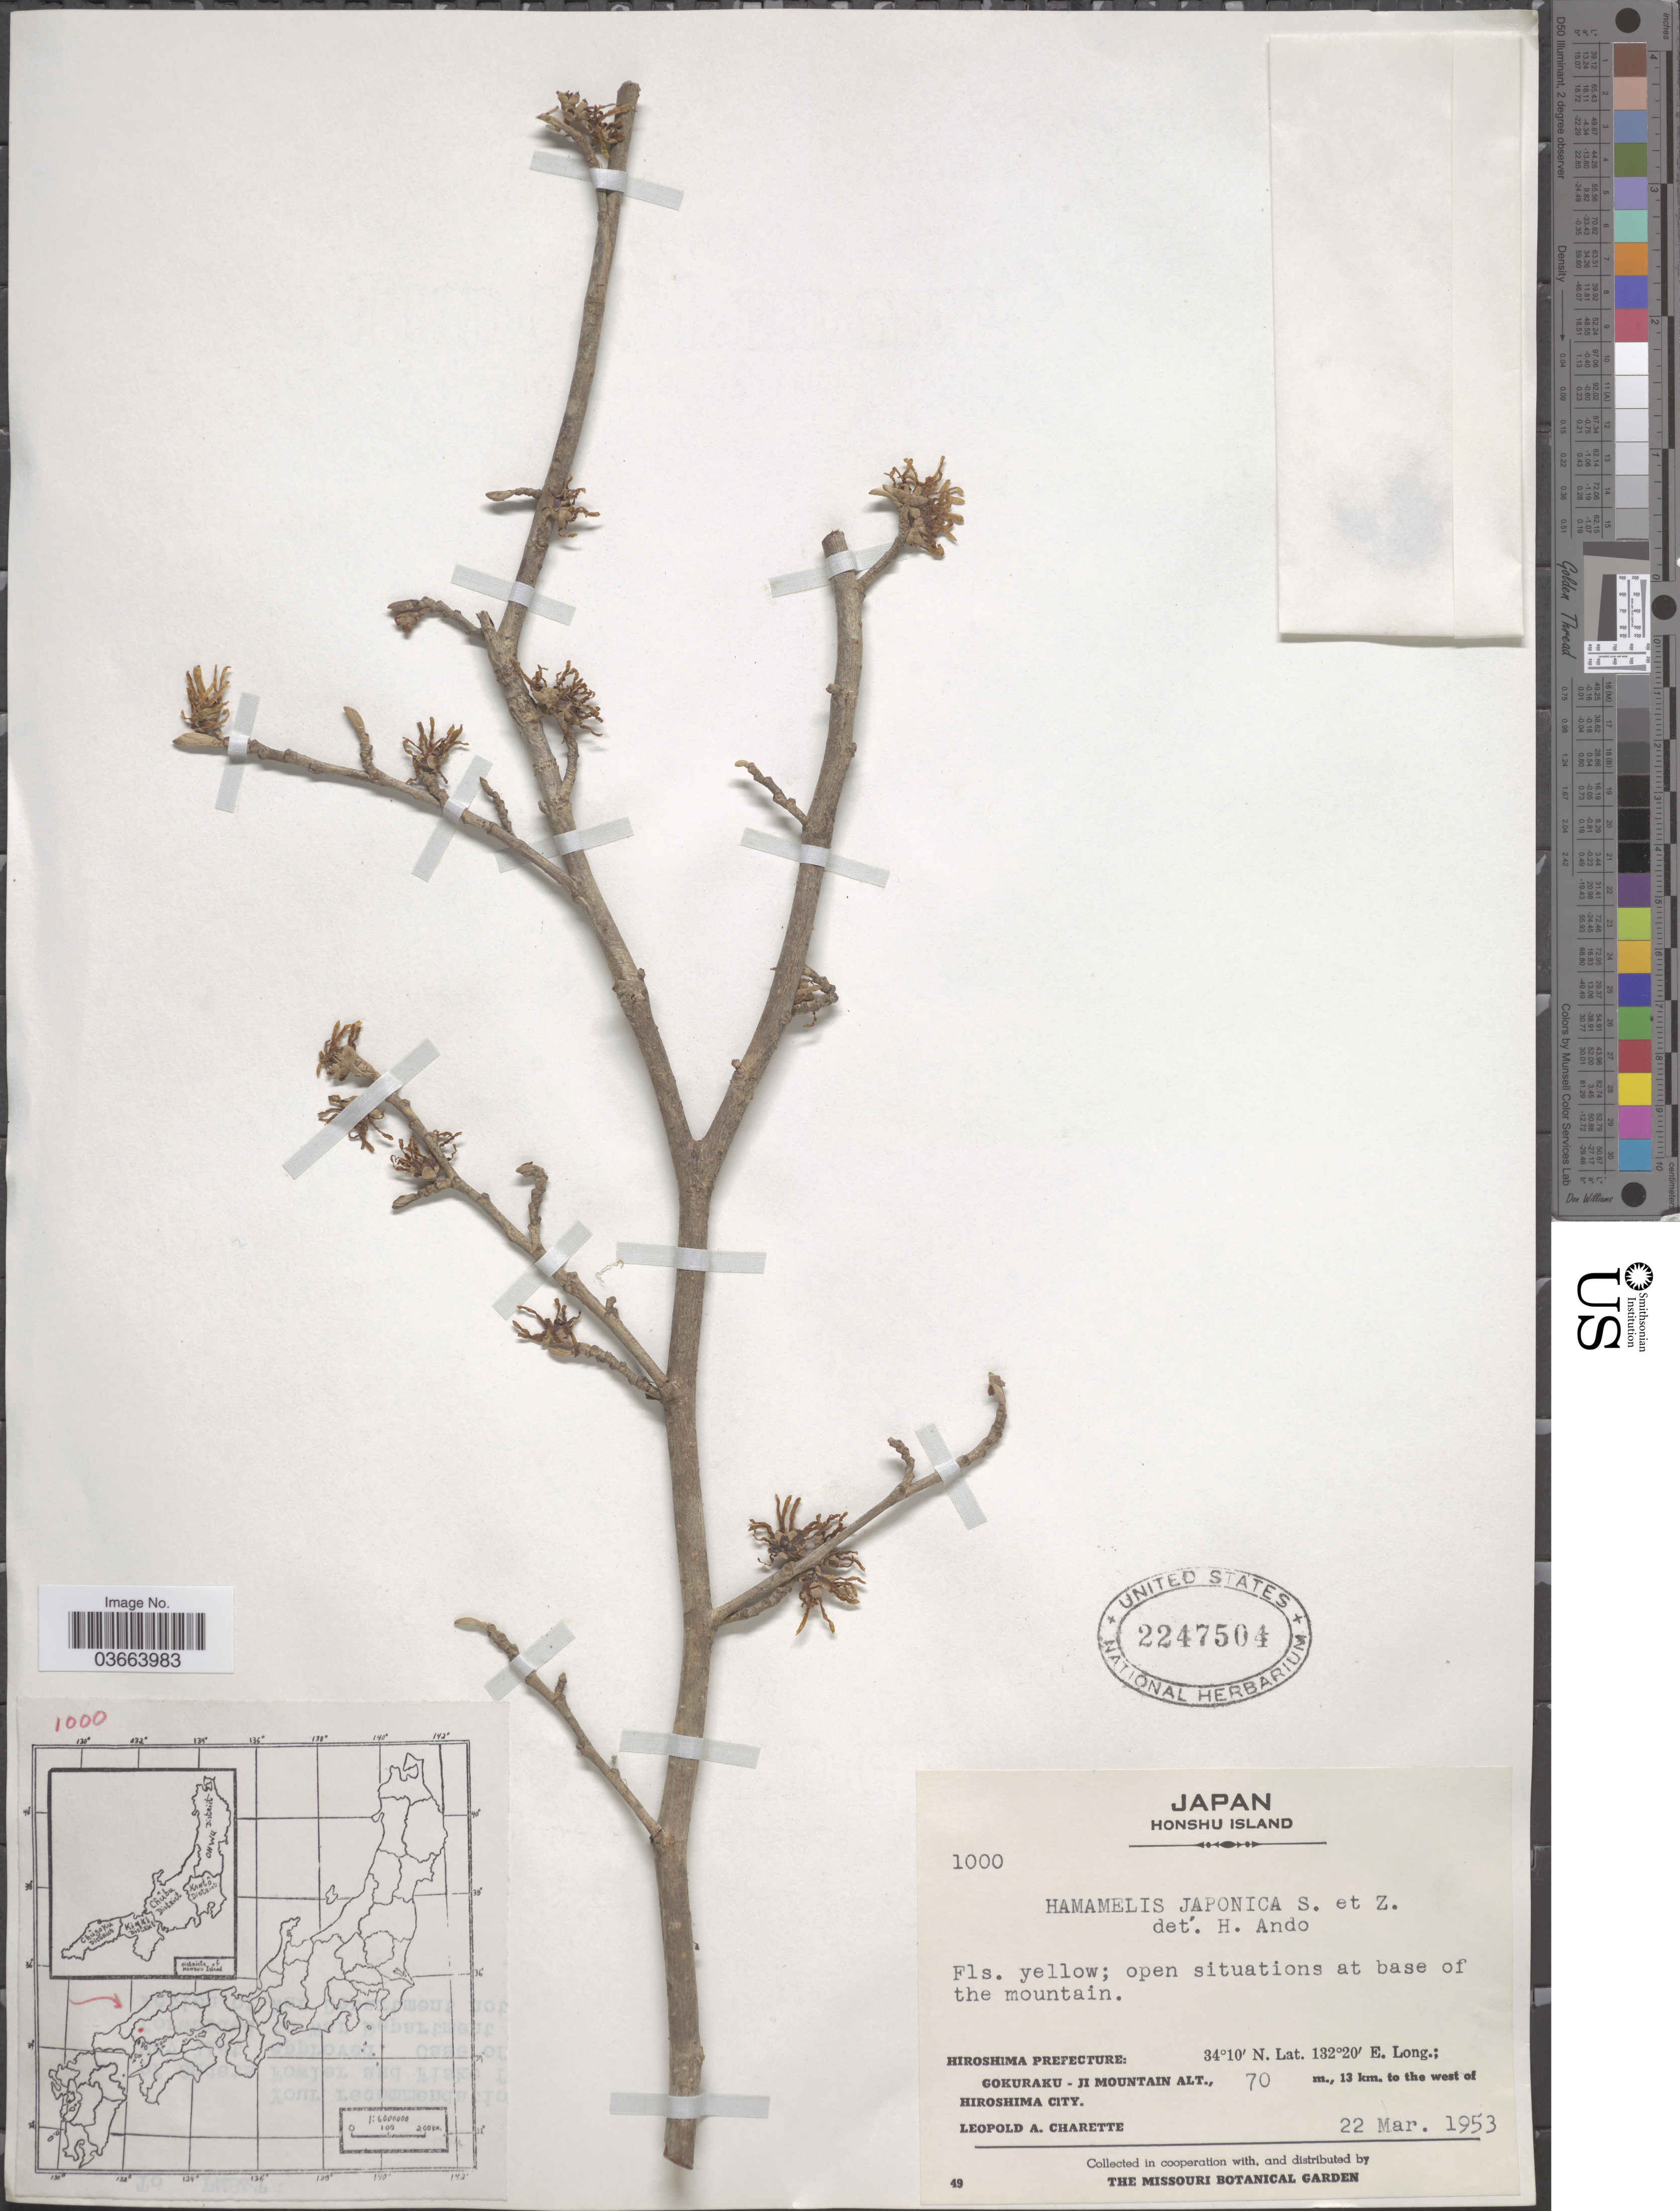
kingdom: Plantae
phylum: Tracheophyta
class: Magnoliopsida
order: Saxifragales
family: Hamamelidaceae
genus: Hamamelis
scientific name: Hamamelis japonica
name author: Siebold & Zucc.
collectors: L. A. Charette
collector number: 1000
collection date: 1953-03-22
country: Japan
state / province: Hirosima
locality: Open situations at base of the mountain. Honshu Island. Hiroshima Prefecture: Gokuraku - Ji Mountain, 13 km. to the west of Hiroshima City.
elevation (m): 70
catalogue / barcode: US 2247504